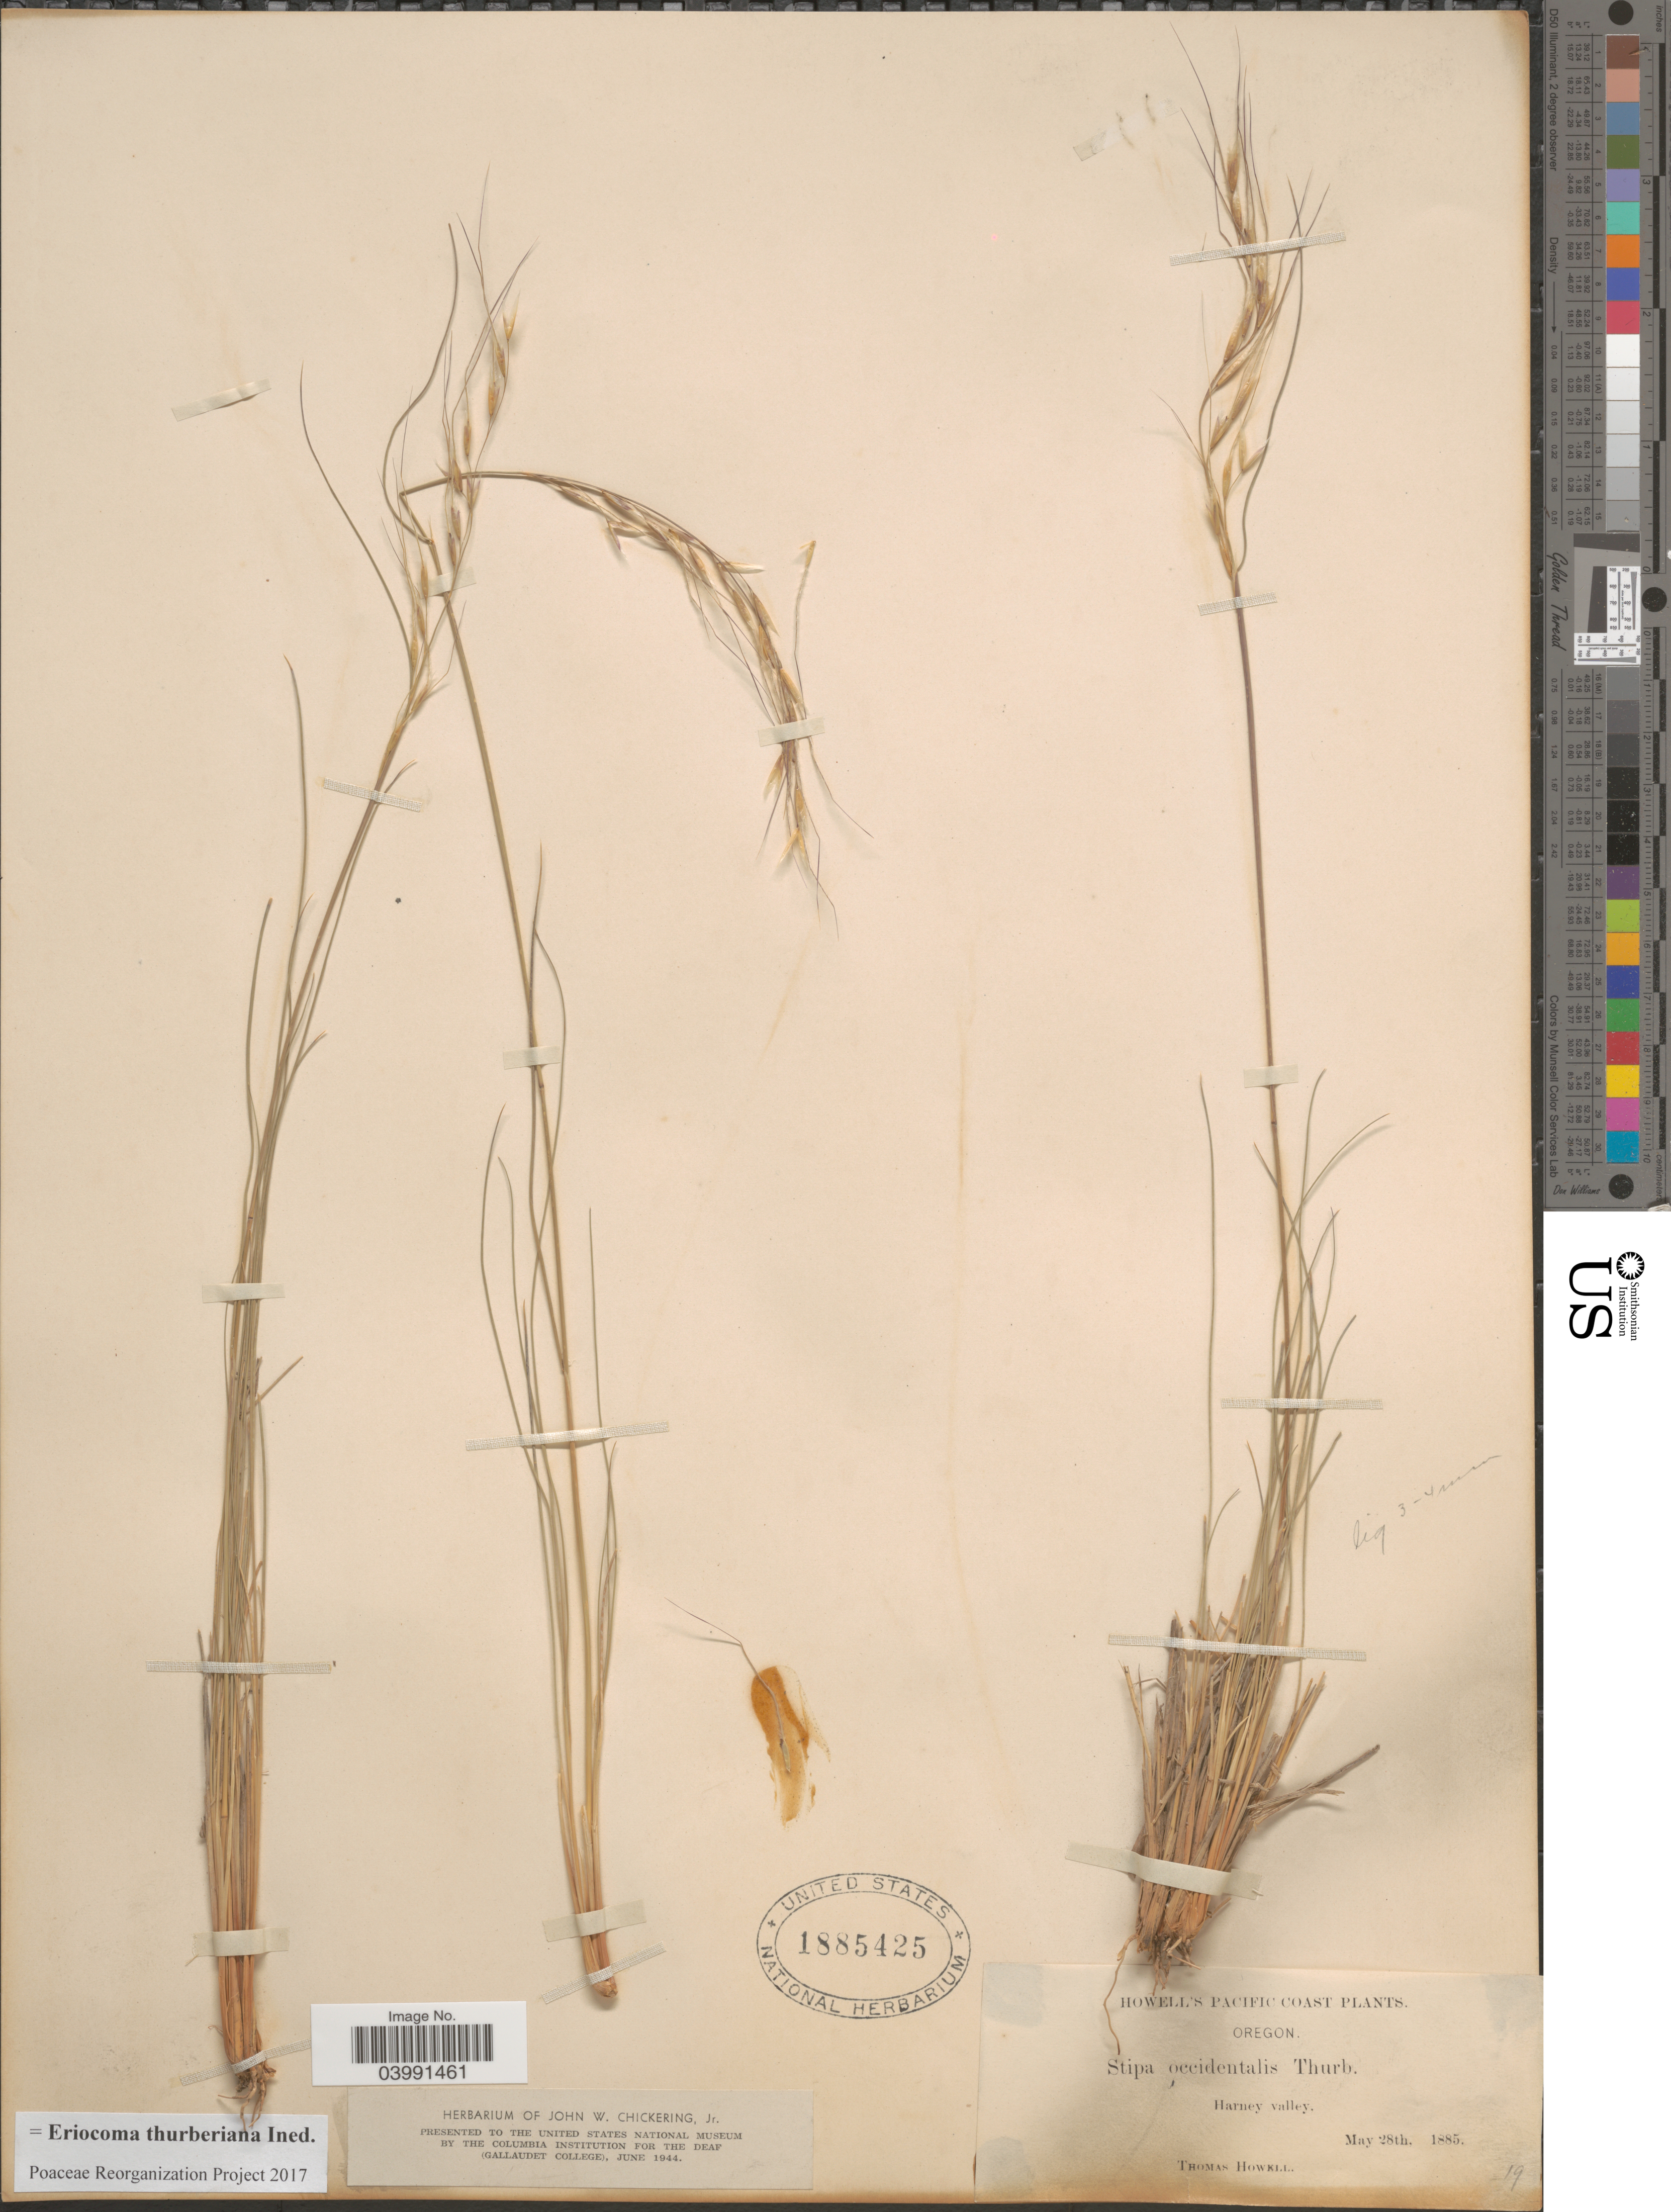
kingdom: Plantae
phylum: Tracheophyta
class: Liliopsida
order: Poales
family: Poaceae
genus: Eriocoma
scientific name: Eriocoma thurberiana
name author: (Piper) Romasch.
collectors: T. Howell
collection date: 1885-05-28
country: United States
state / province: Oregon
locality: Pacific Coast. Harney valley.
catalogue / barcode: US 1885425